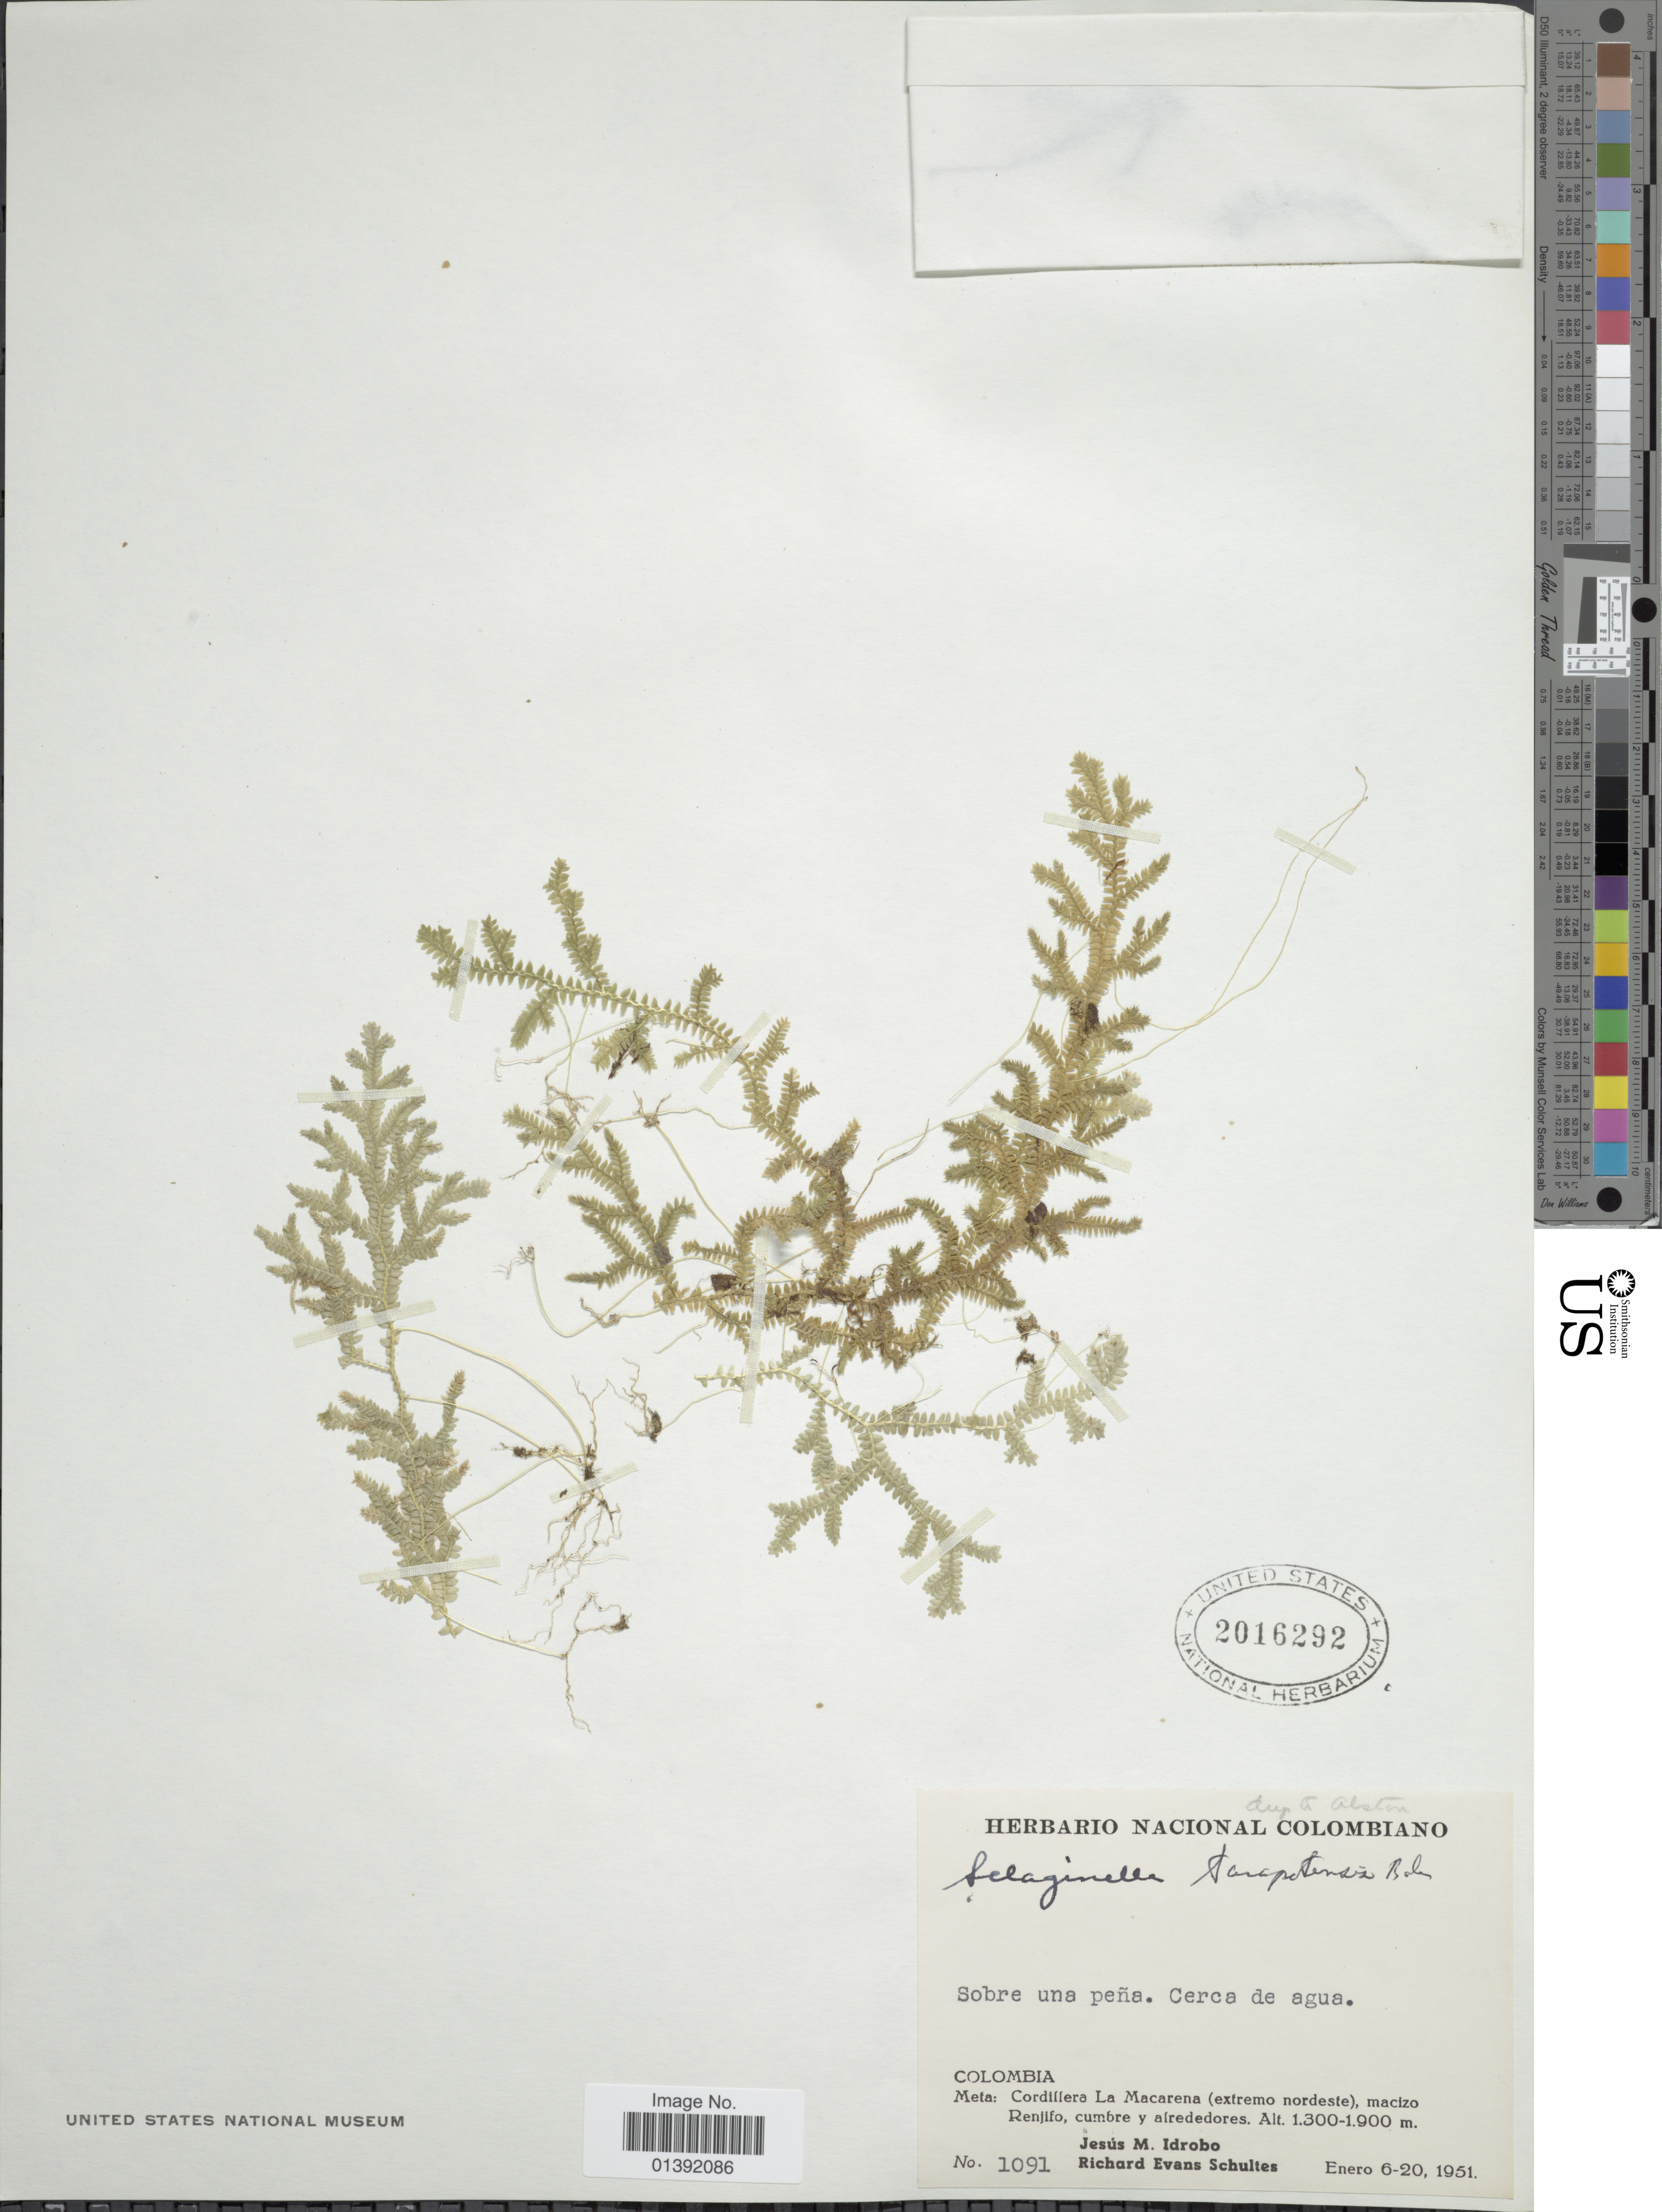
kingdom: Plantae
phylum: Tracheophyta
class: Lycopodiopsida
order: Selaginellales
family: Selaginellaceae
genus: Selaginella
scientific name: Selaginella tarapotensis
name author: Baker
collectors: J. M. Idrobo & R. E. Schultes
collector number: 1091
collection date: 1951-01-06/1951-01-20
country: Colombia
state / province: Meta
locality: Cordillera La Macarena (extremo nordeste), macizo Renjifo, cumbre y alrededores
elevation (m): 1300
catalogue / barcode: US 2016292